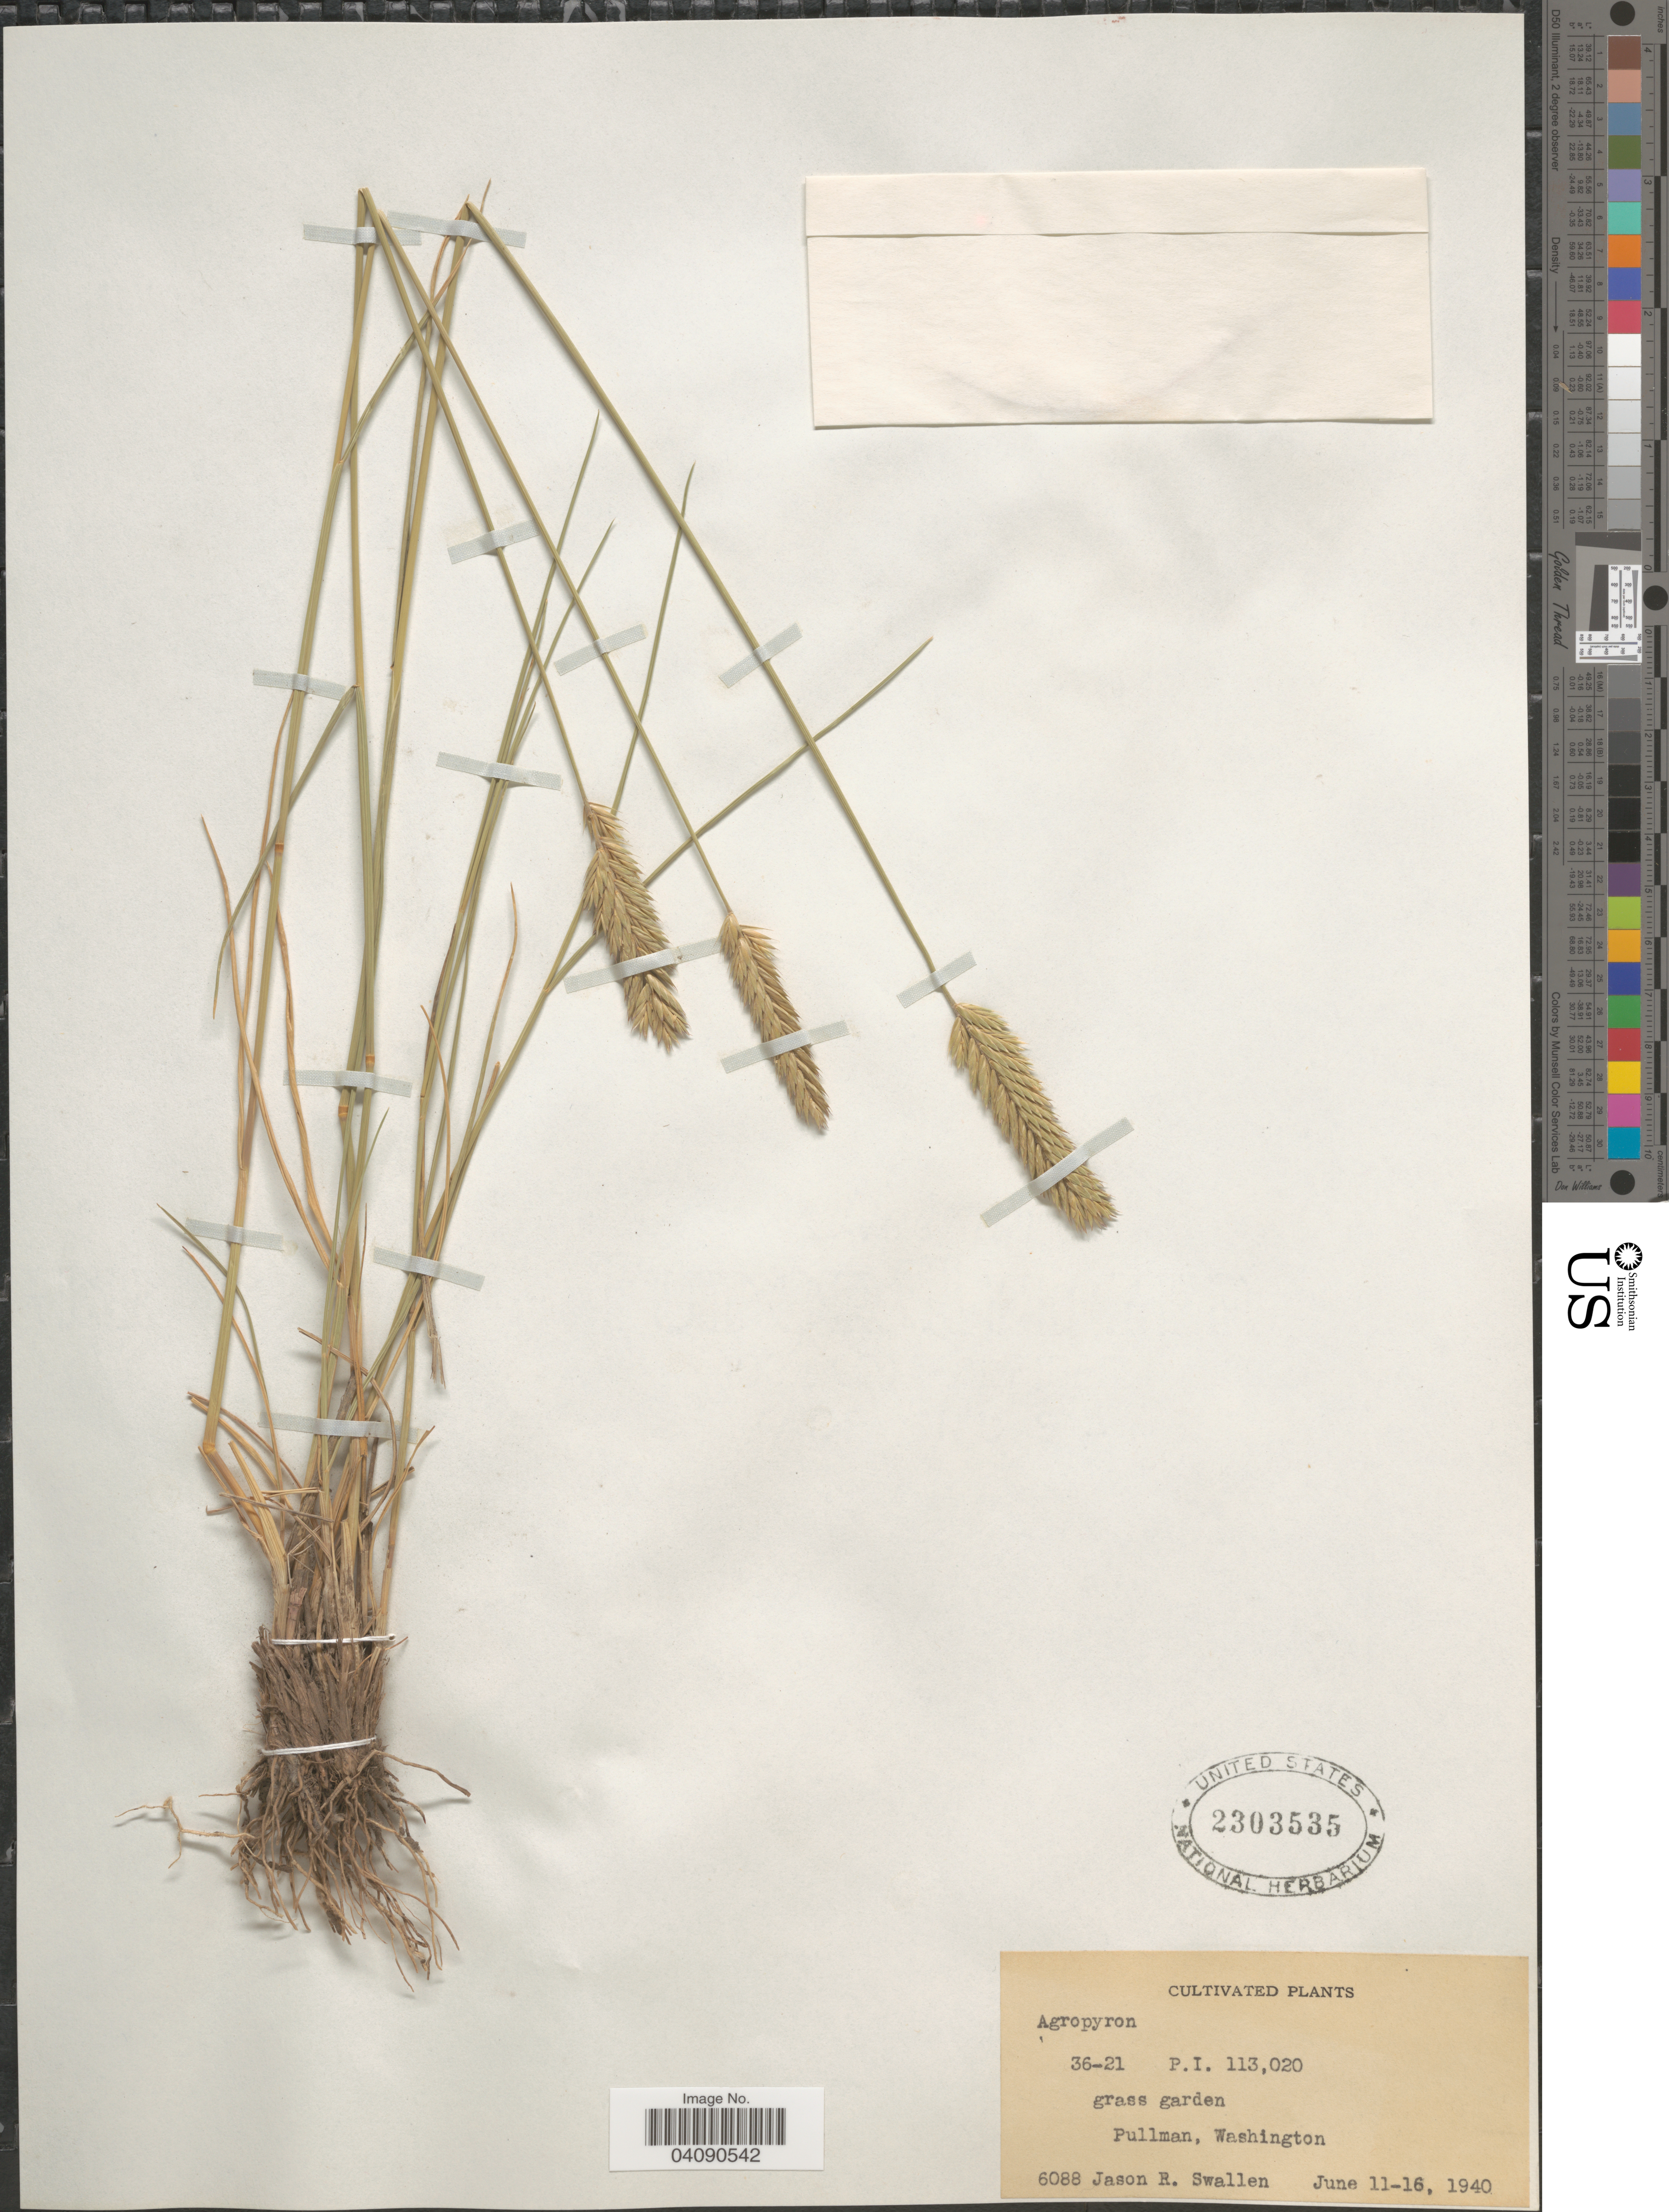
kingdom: Plantae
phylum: Tracheophyta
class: Liliopsida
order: Poales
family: Poaceae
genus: Agropyron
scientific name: Agropyron sp.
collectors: J. R. Swallen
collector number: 6088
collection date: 1940-06-11/1940-06-16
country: United States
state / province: Washington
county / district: Whitman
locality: Grass garden. Pullman.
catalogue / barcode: US 2303535